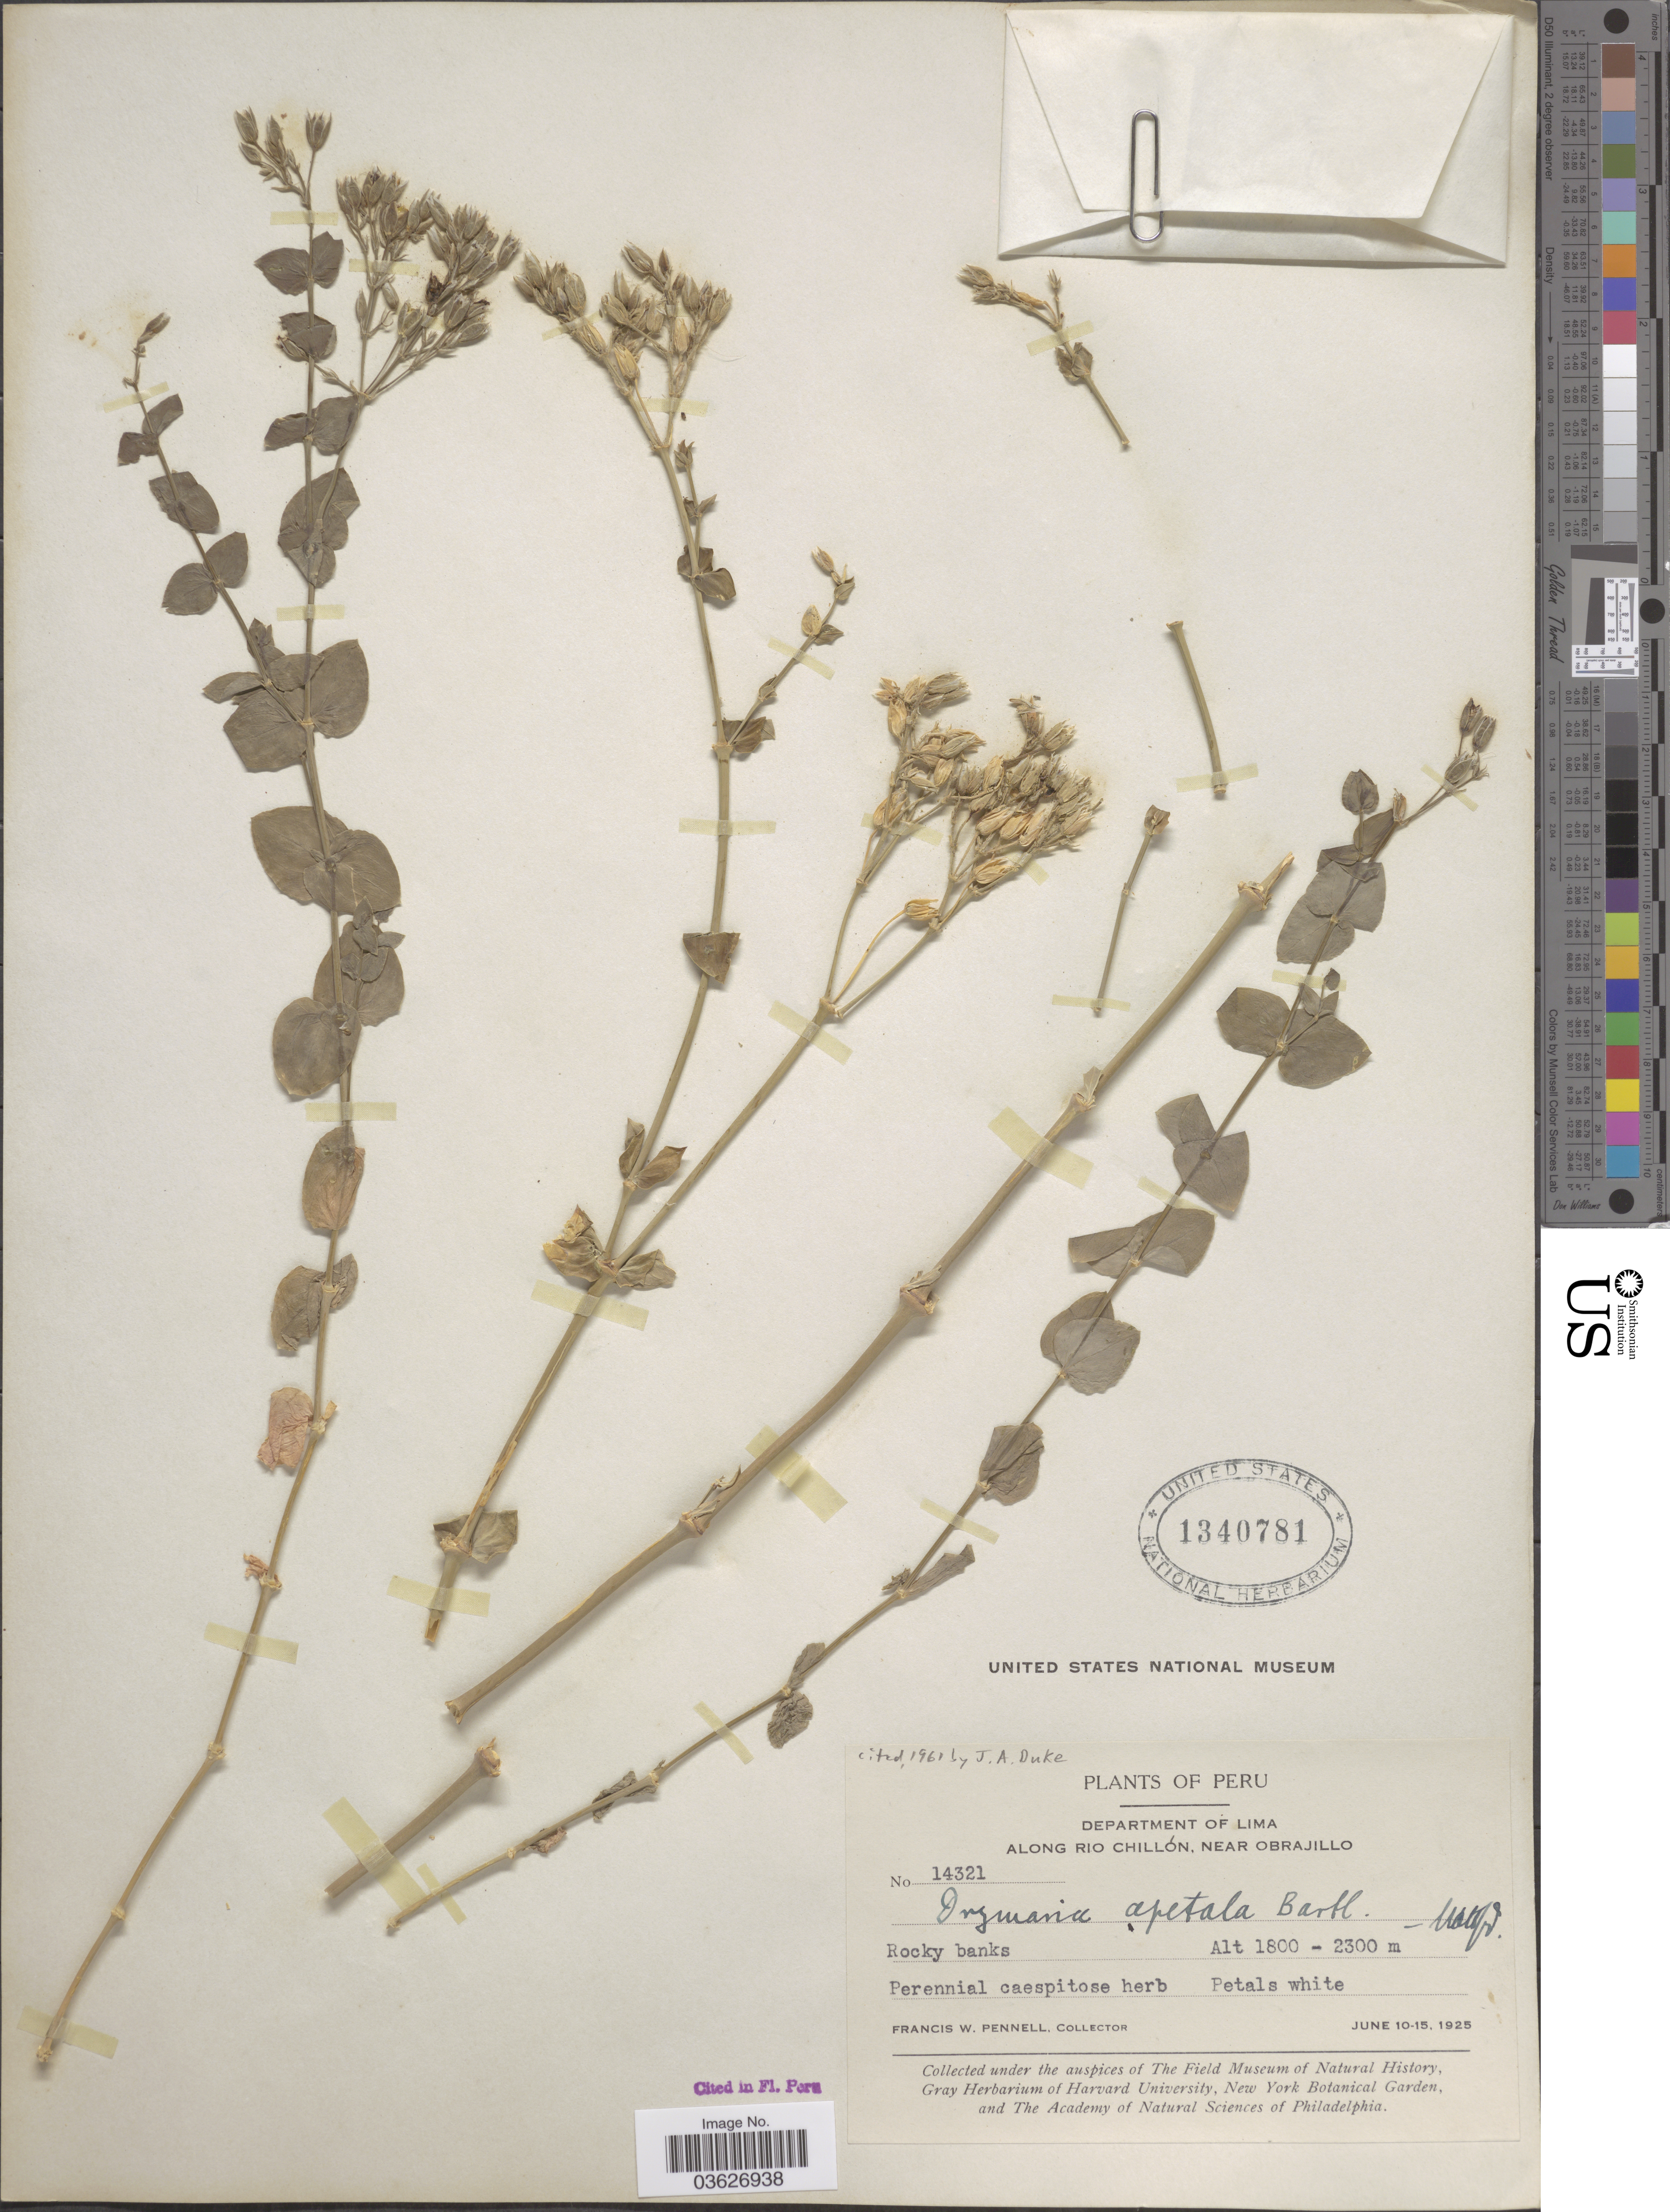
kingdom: Plantae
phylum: Tracheophyta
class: Magnoliopsida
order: Caryophyllales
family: Caryophyllaceae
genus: Drymaria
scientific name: Drymaria apetala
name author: Bartl.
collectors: F. W. Pennell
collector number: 14321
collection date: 1925-06-10/1925-06-15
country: Peru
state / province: Lima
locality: Department of Lima. Along Rio Chillón, near Obrajillo.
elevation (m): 1800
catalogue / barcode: US 1340781